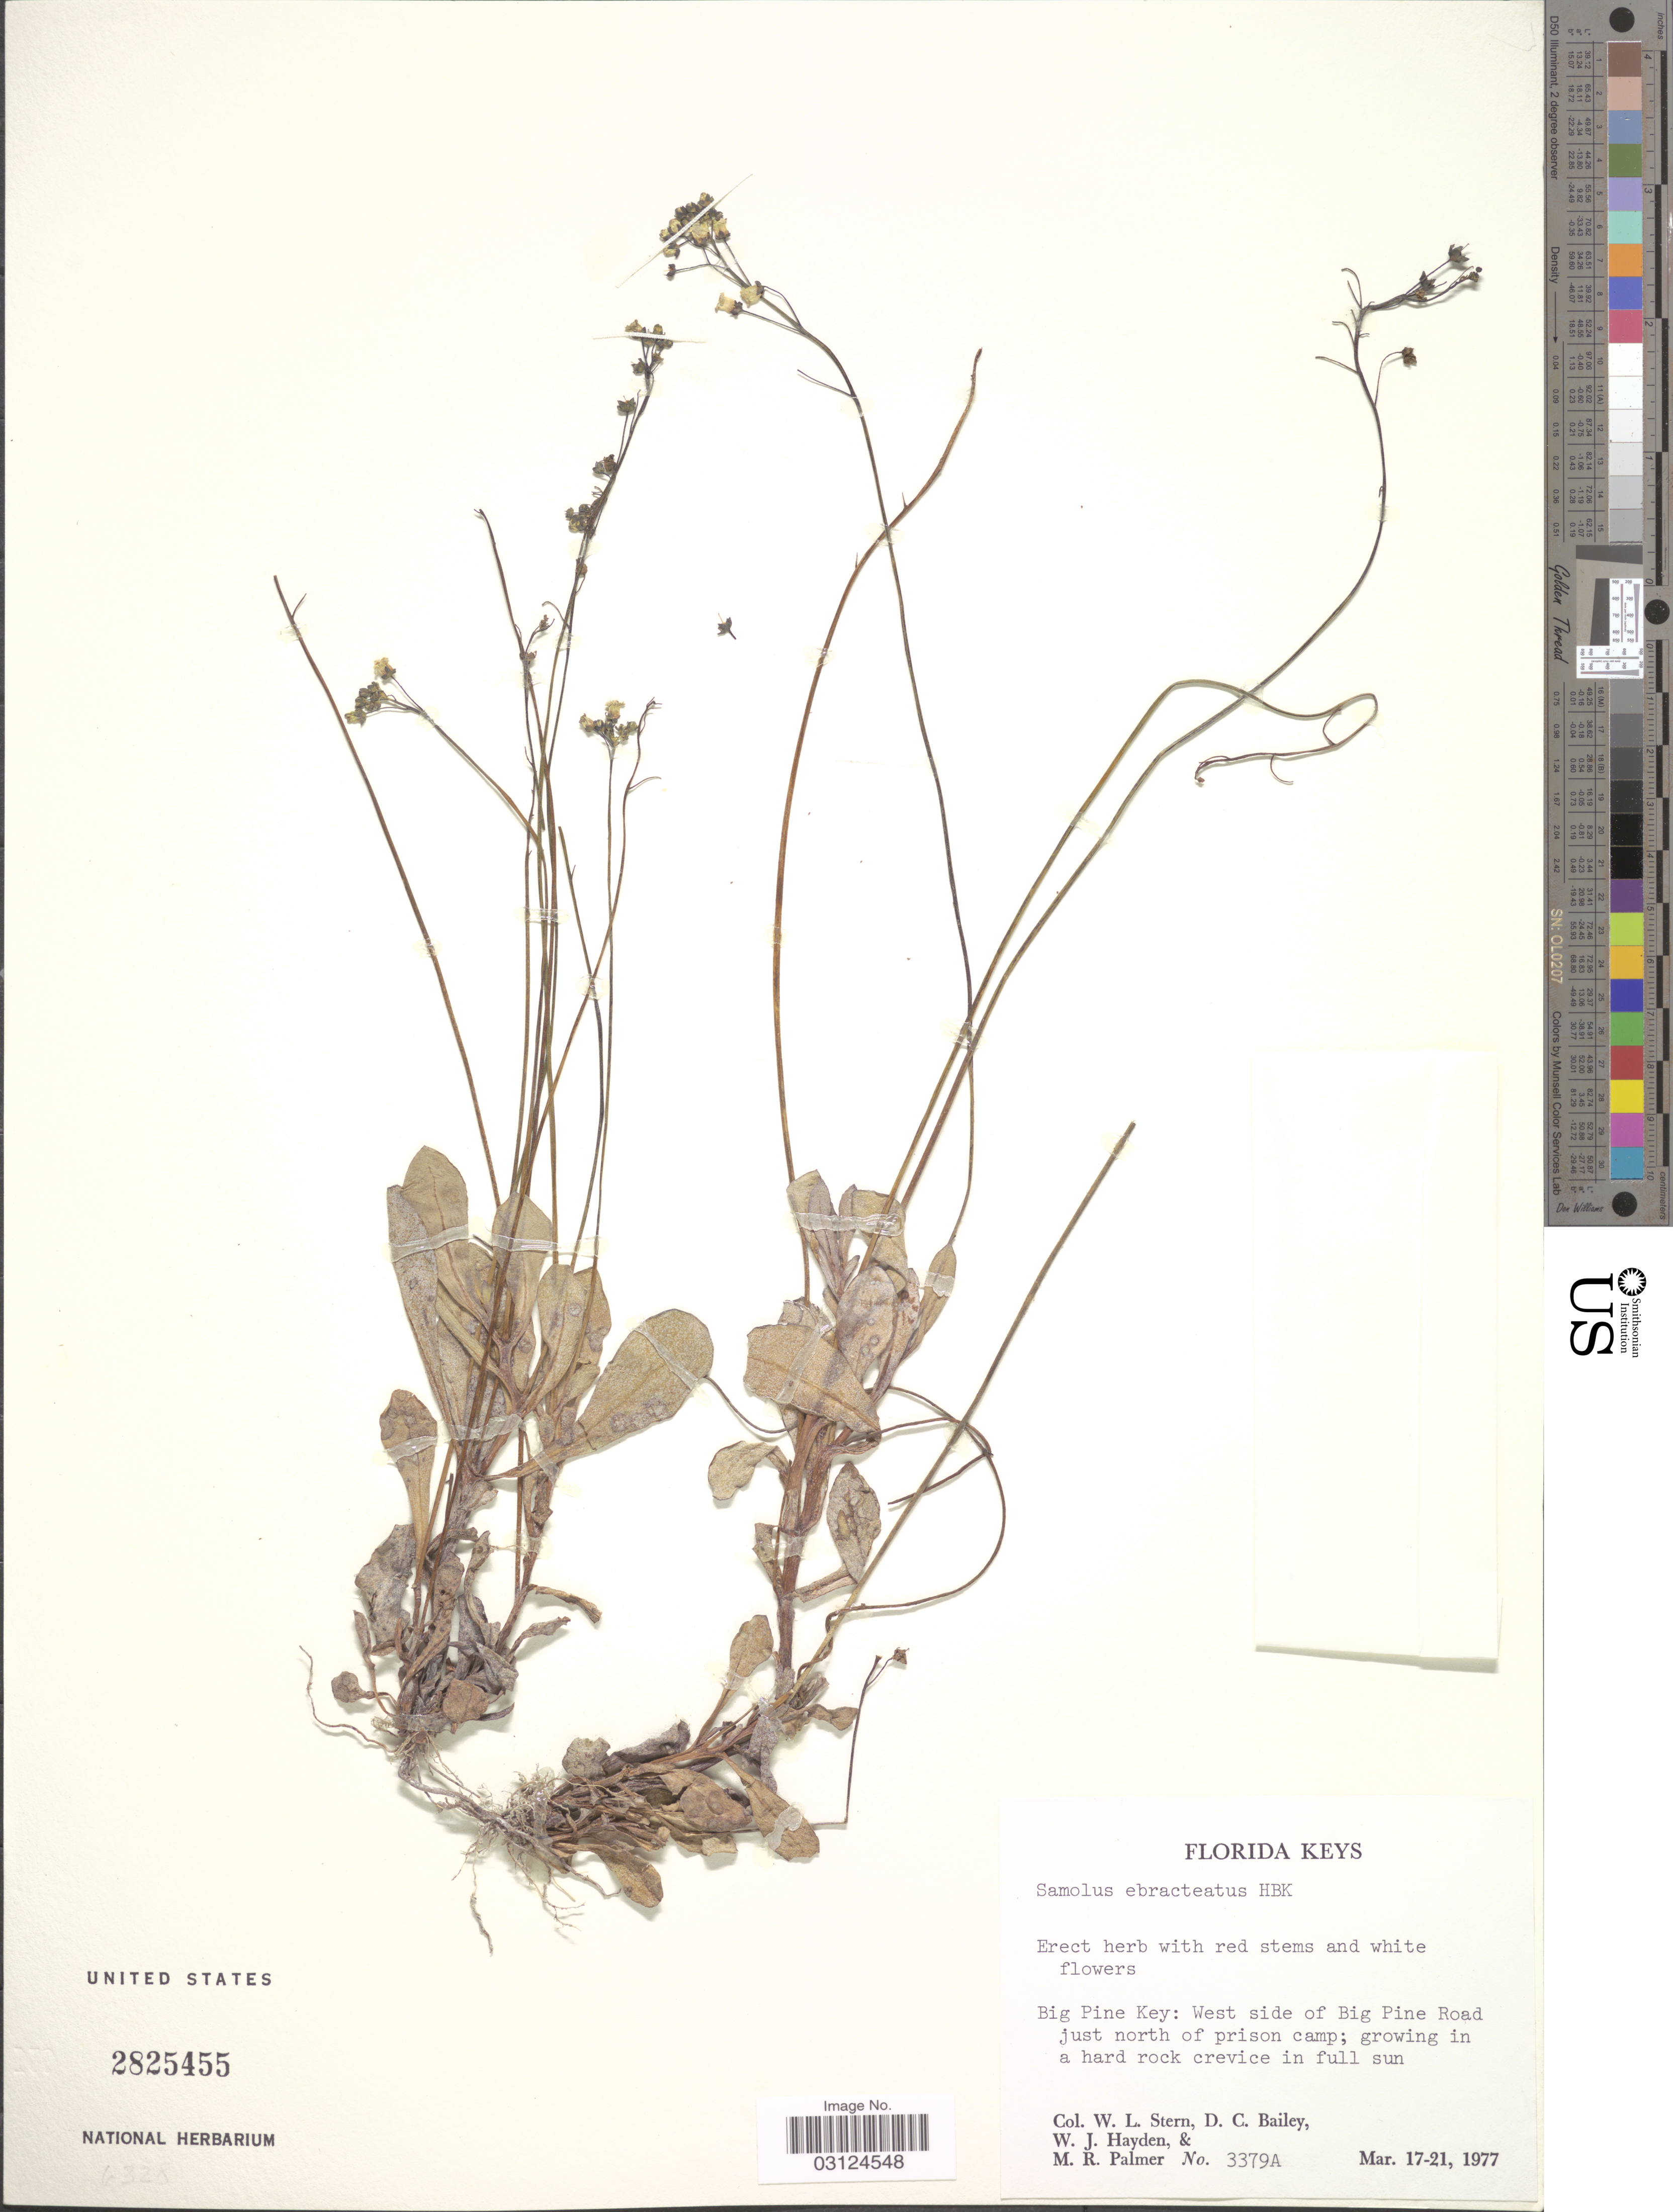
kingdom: Plantae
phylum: Tracheophyta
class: Magnoliopsida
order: Ericales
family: Primulaceae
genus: Samolus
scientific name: Samolus ebracteatus subsp. ebracteatus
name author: Kunth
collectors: W. L. Stern, D. C. Bailey, W. Hayden & M. R. Palmer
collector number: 3379A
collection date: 1977-03-17/1977-03-21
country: United States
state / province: Florida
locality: Florida Keys, Big Pine Key: West side of Big Pine Road just north of prison camp.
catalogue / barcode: US 2825455